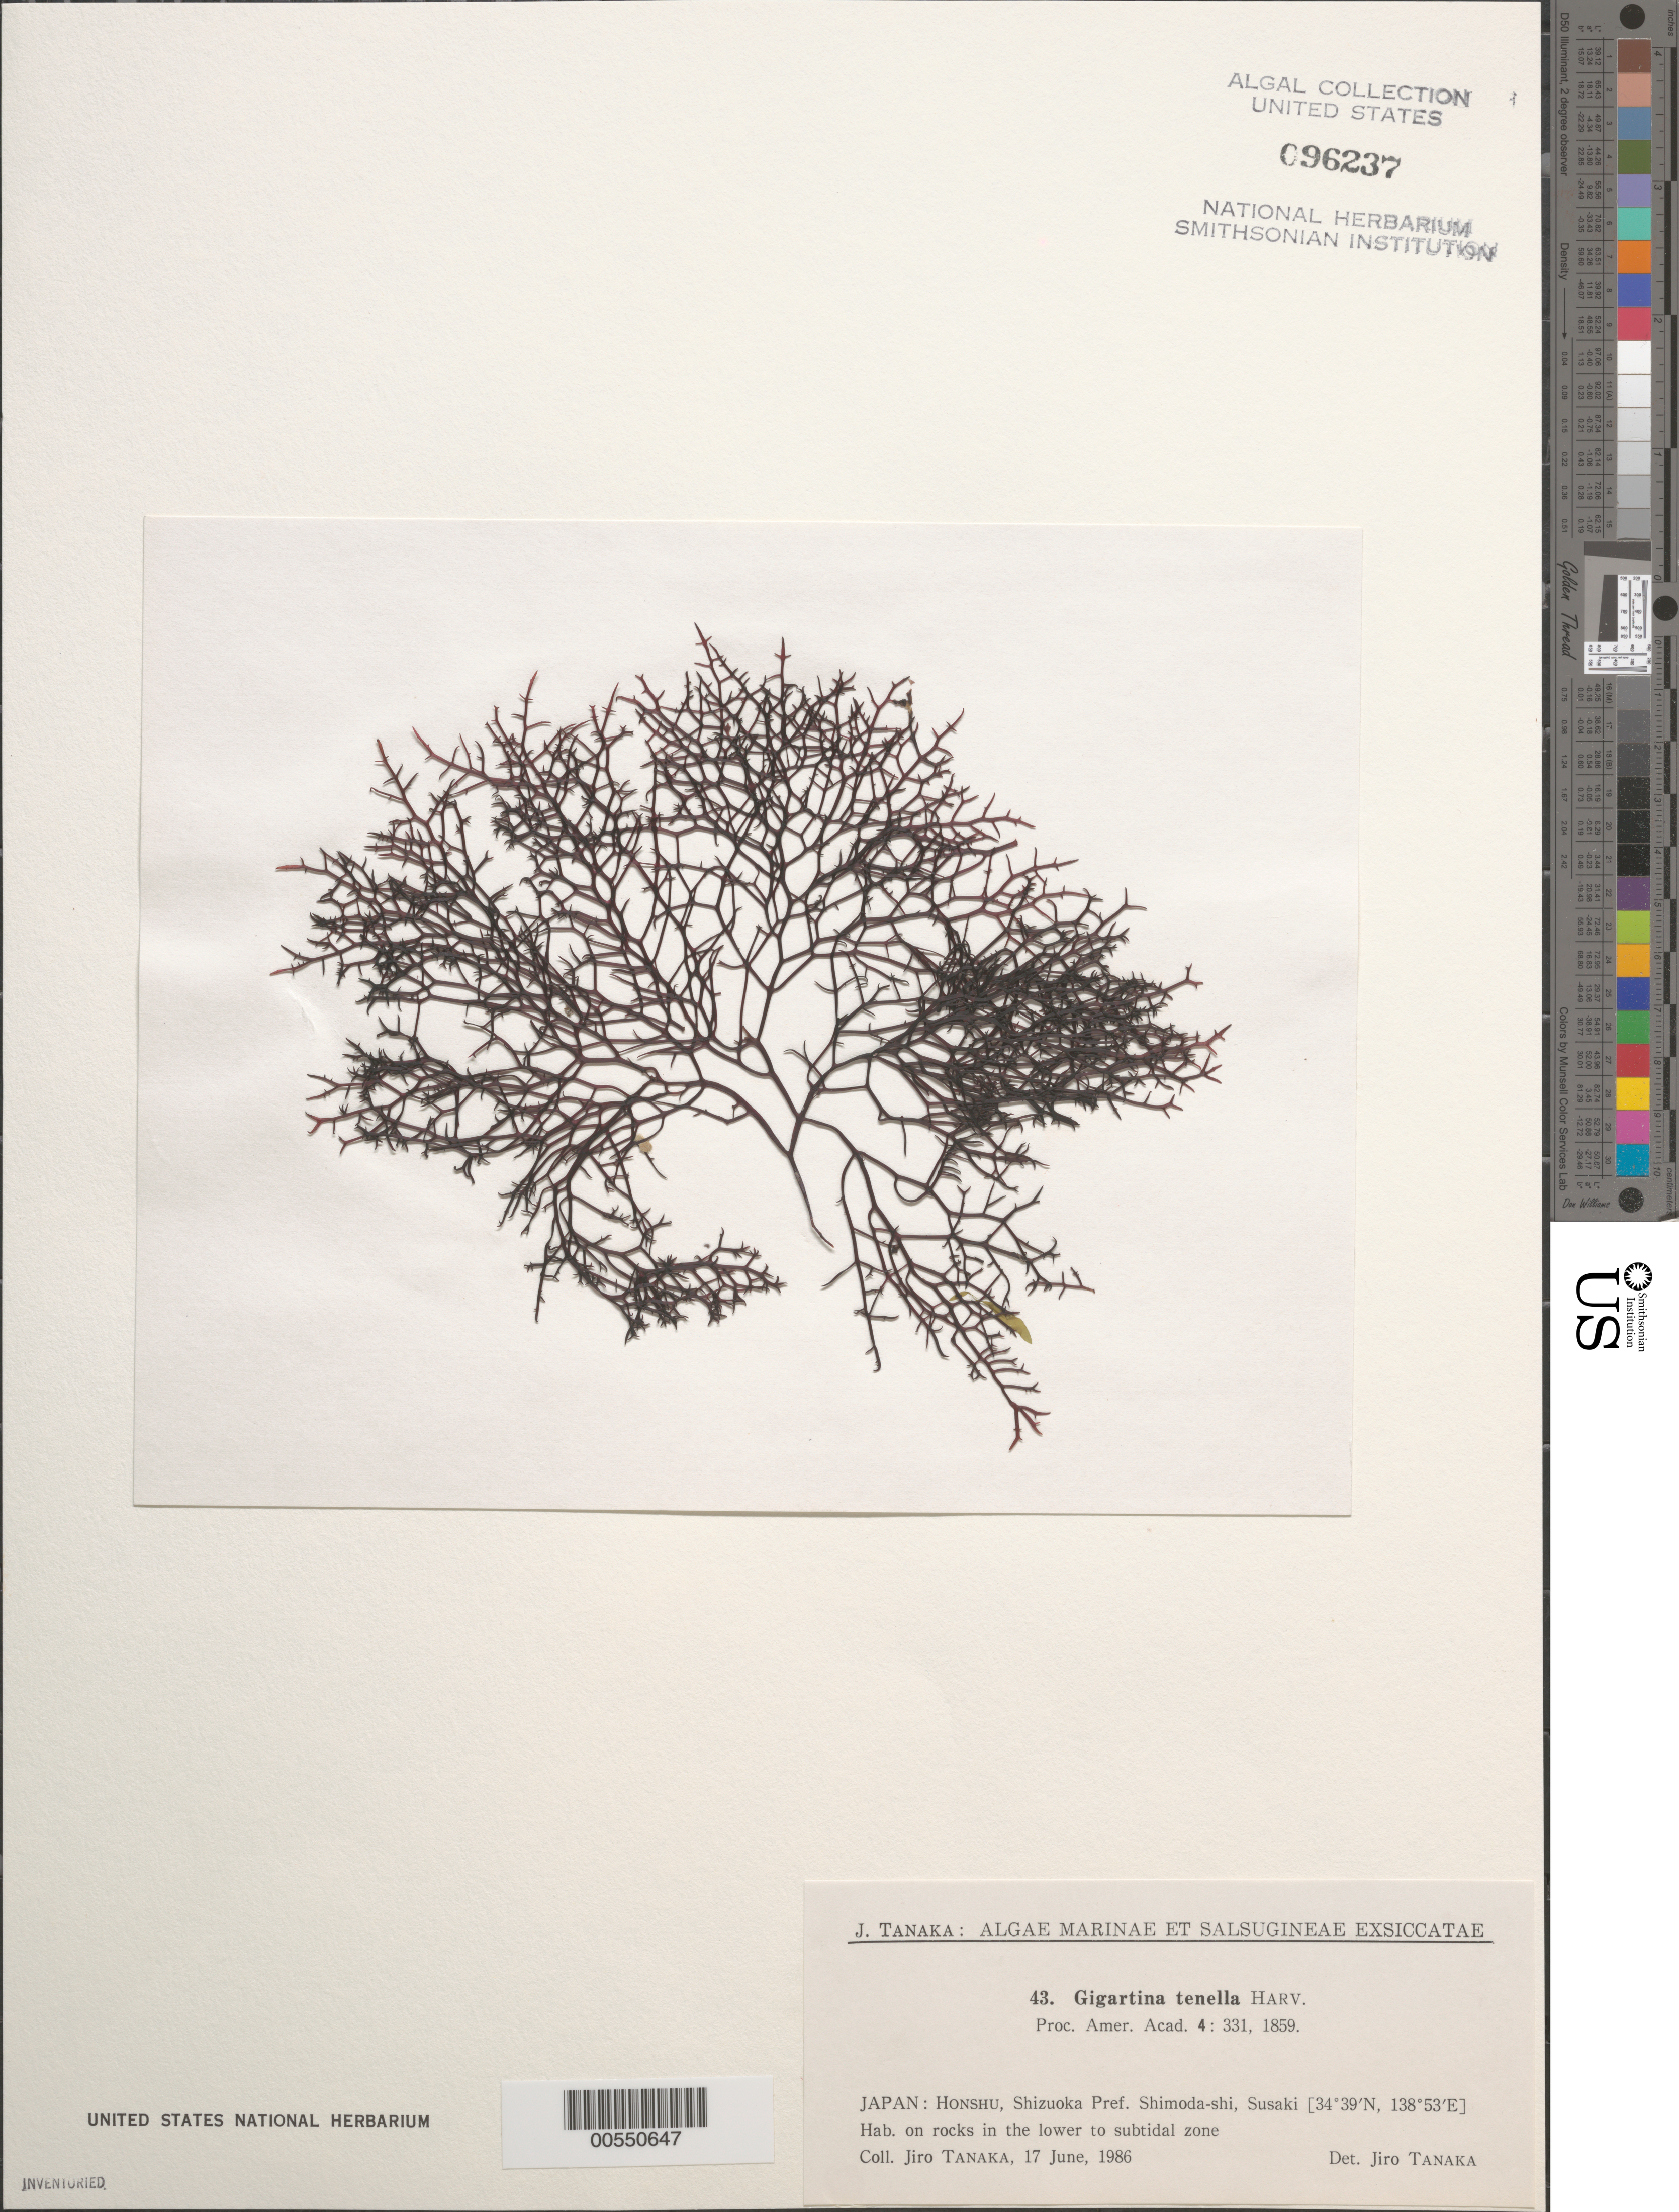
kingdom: Plantae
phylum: Rhodophyta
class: Florideophyceae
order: Gigartinales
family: Gigartinaceae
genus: Chondracanthus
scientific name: Chondracanthus tenellus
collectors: J. Tanaka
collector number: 43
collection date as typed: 17 Jun 1986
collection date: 1986-06-17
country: Japan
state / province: Sizuoka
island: Honshu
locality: Susaki, Shimada-shi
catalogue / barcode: US 96237